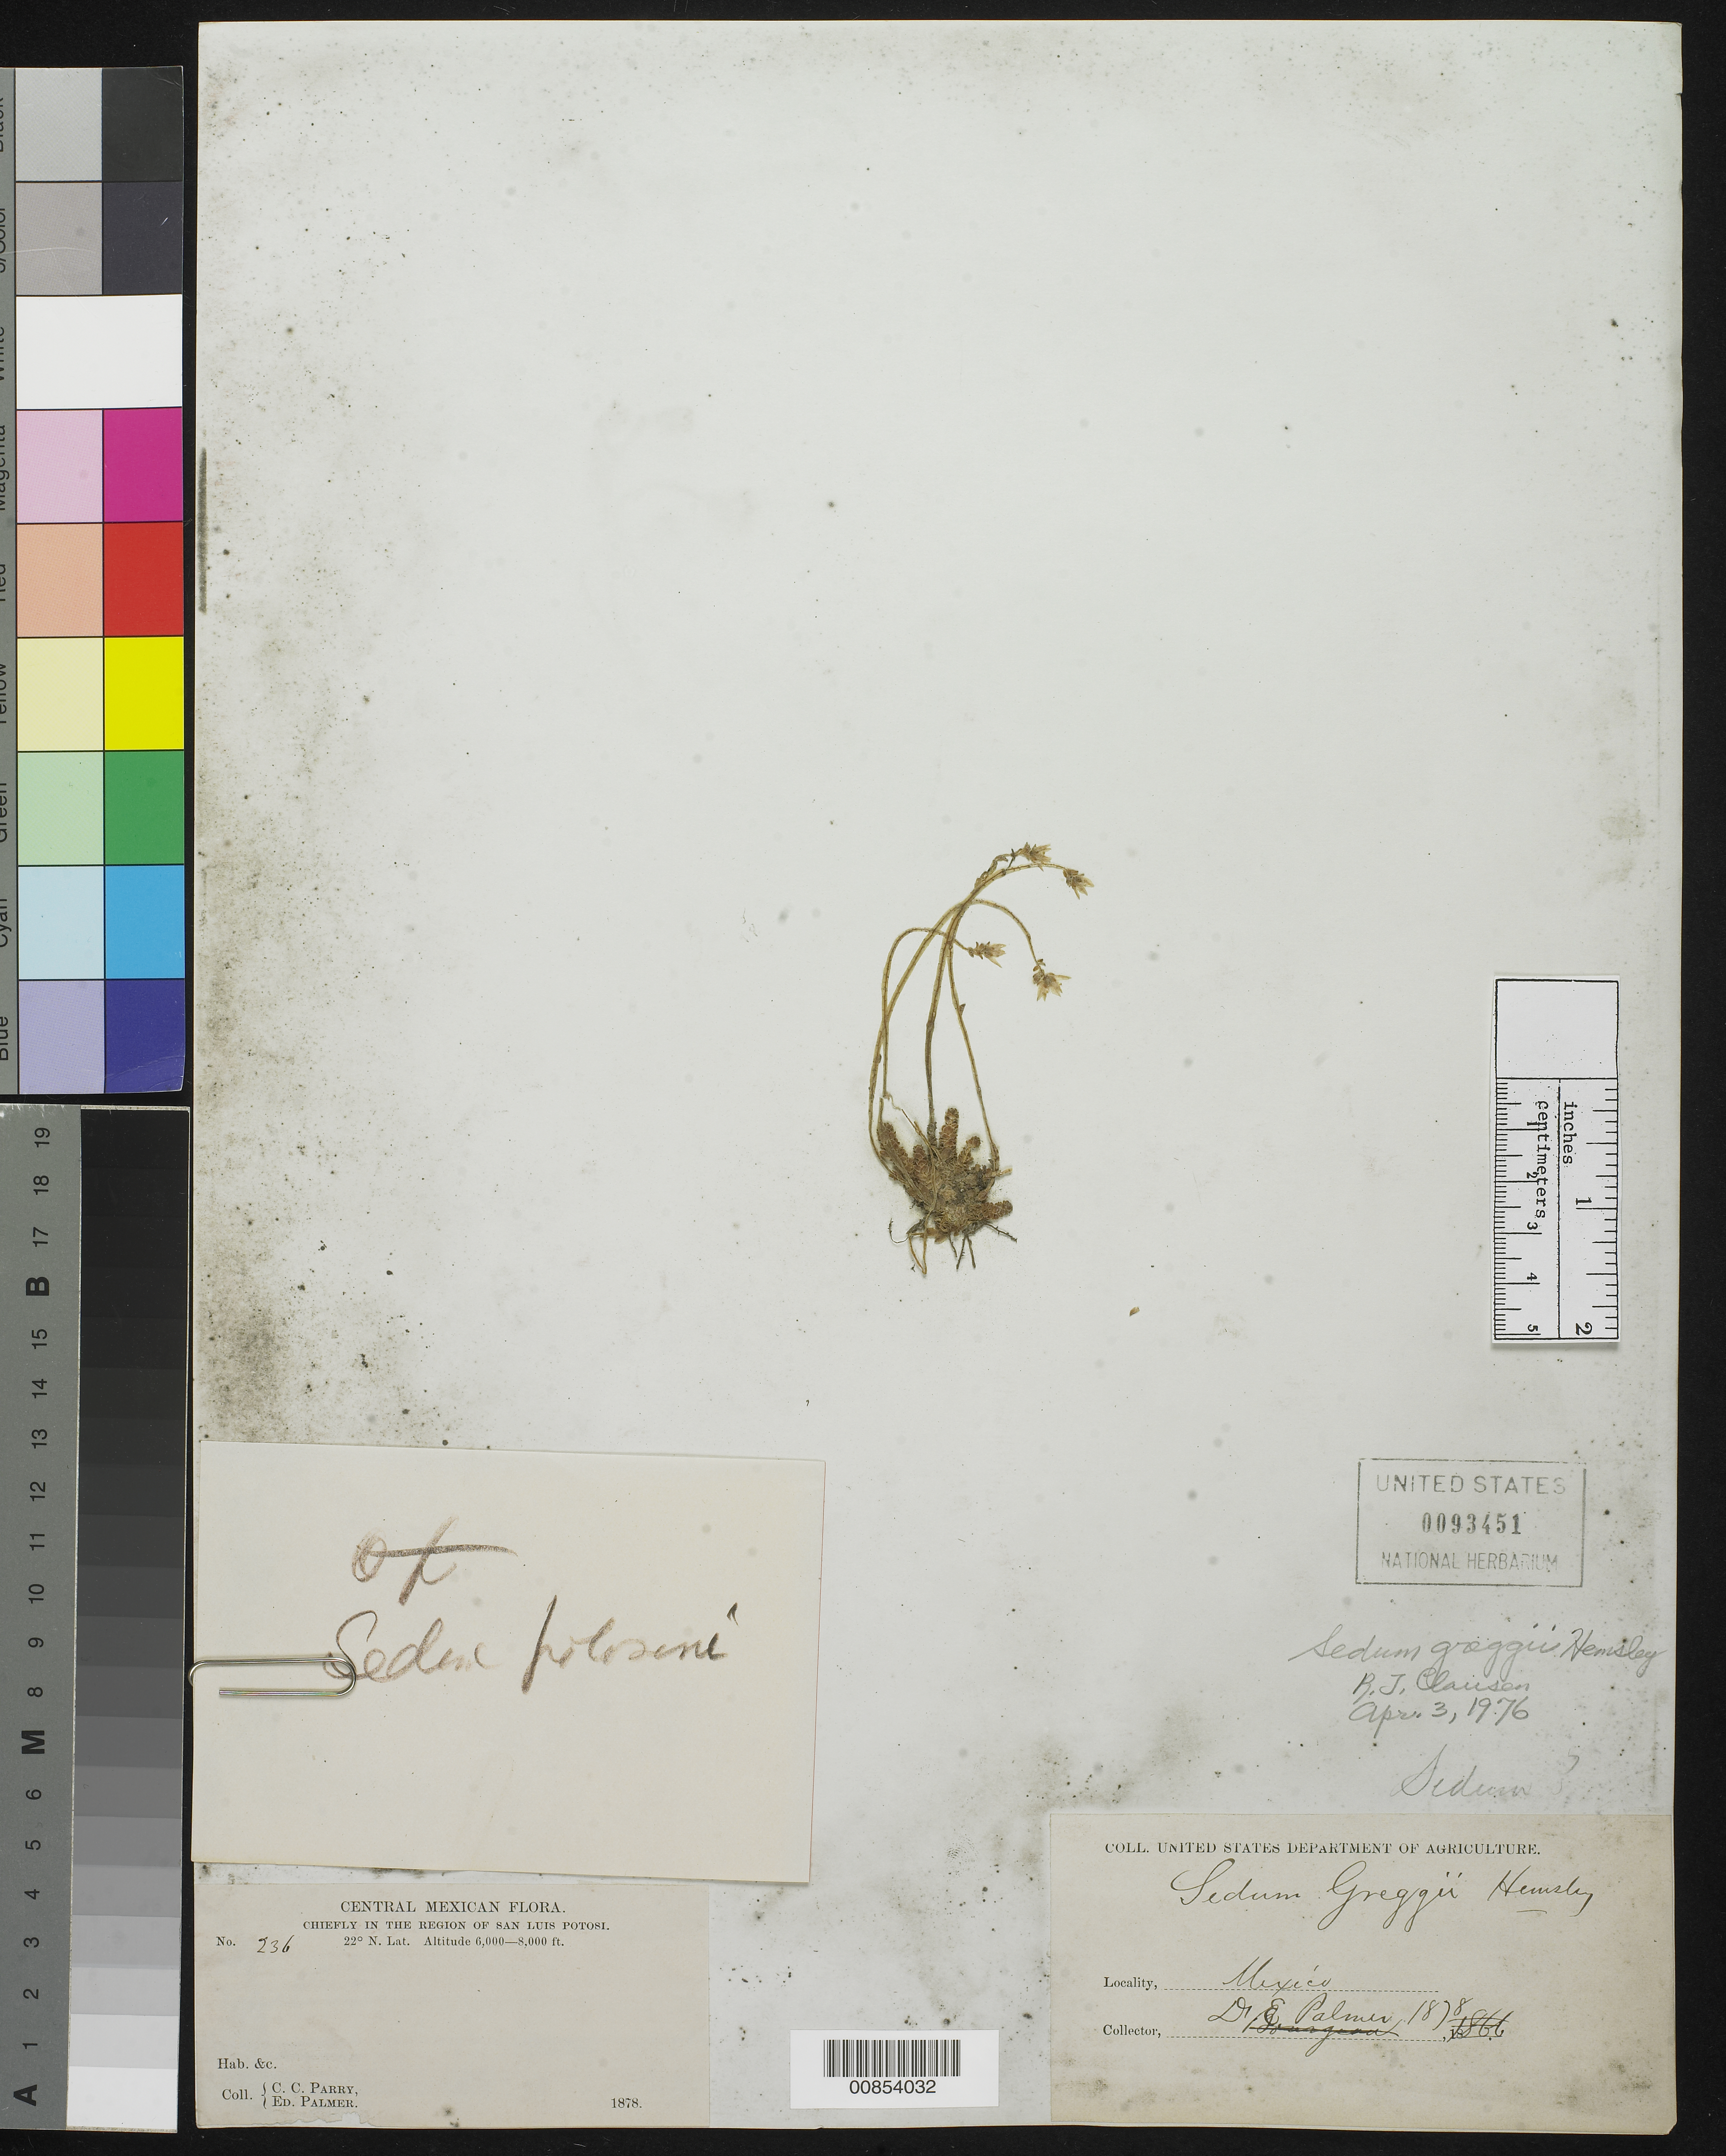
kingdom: Plantae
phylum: Tracheophyta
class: Magnoliopsida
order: Saxifragales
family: Crassulaceae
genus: Sedum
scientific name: Sedum greggii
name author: Hemsl.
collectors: C. C. Parry & E. Palmer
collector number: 236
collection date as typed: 1878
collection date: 1878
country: Mexico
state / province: San Luis Potosí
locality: Chiefly in the region of San Luis Potosí.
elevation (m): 1829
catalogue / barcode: US 93451